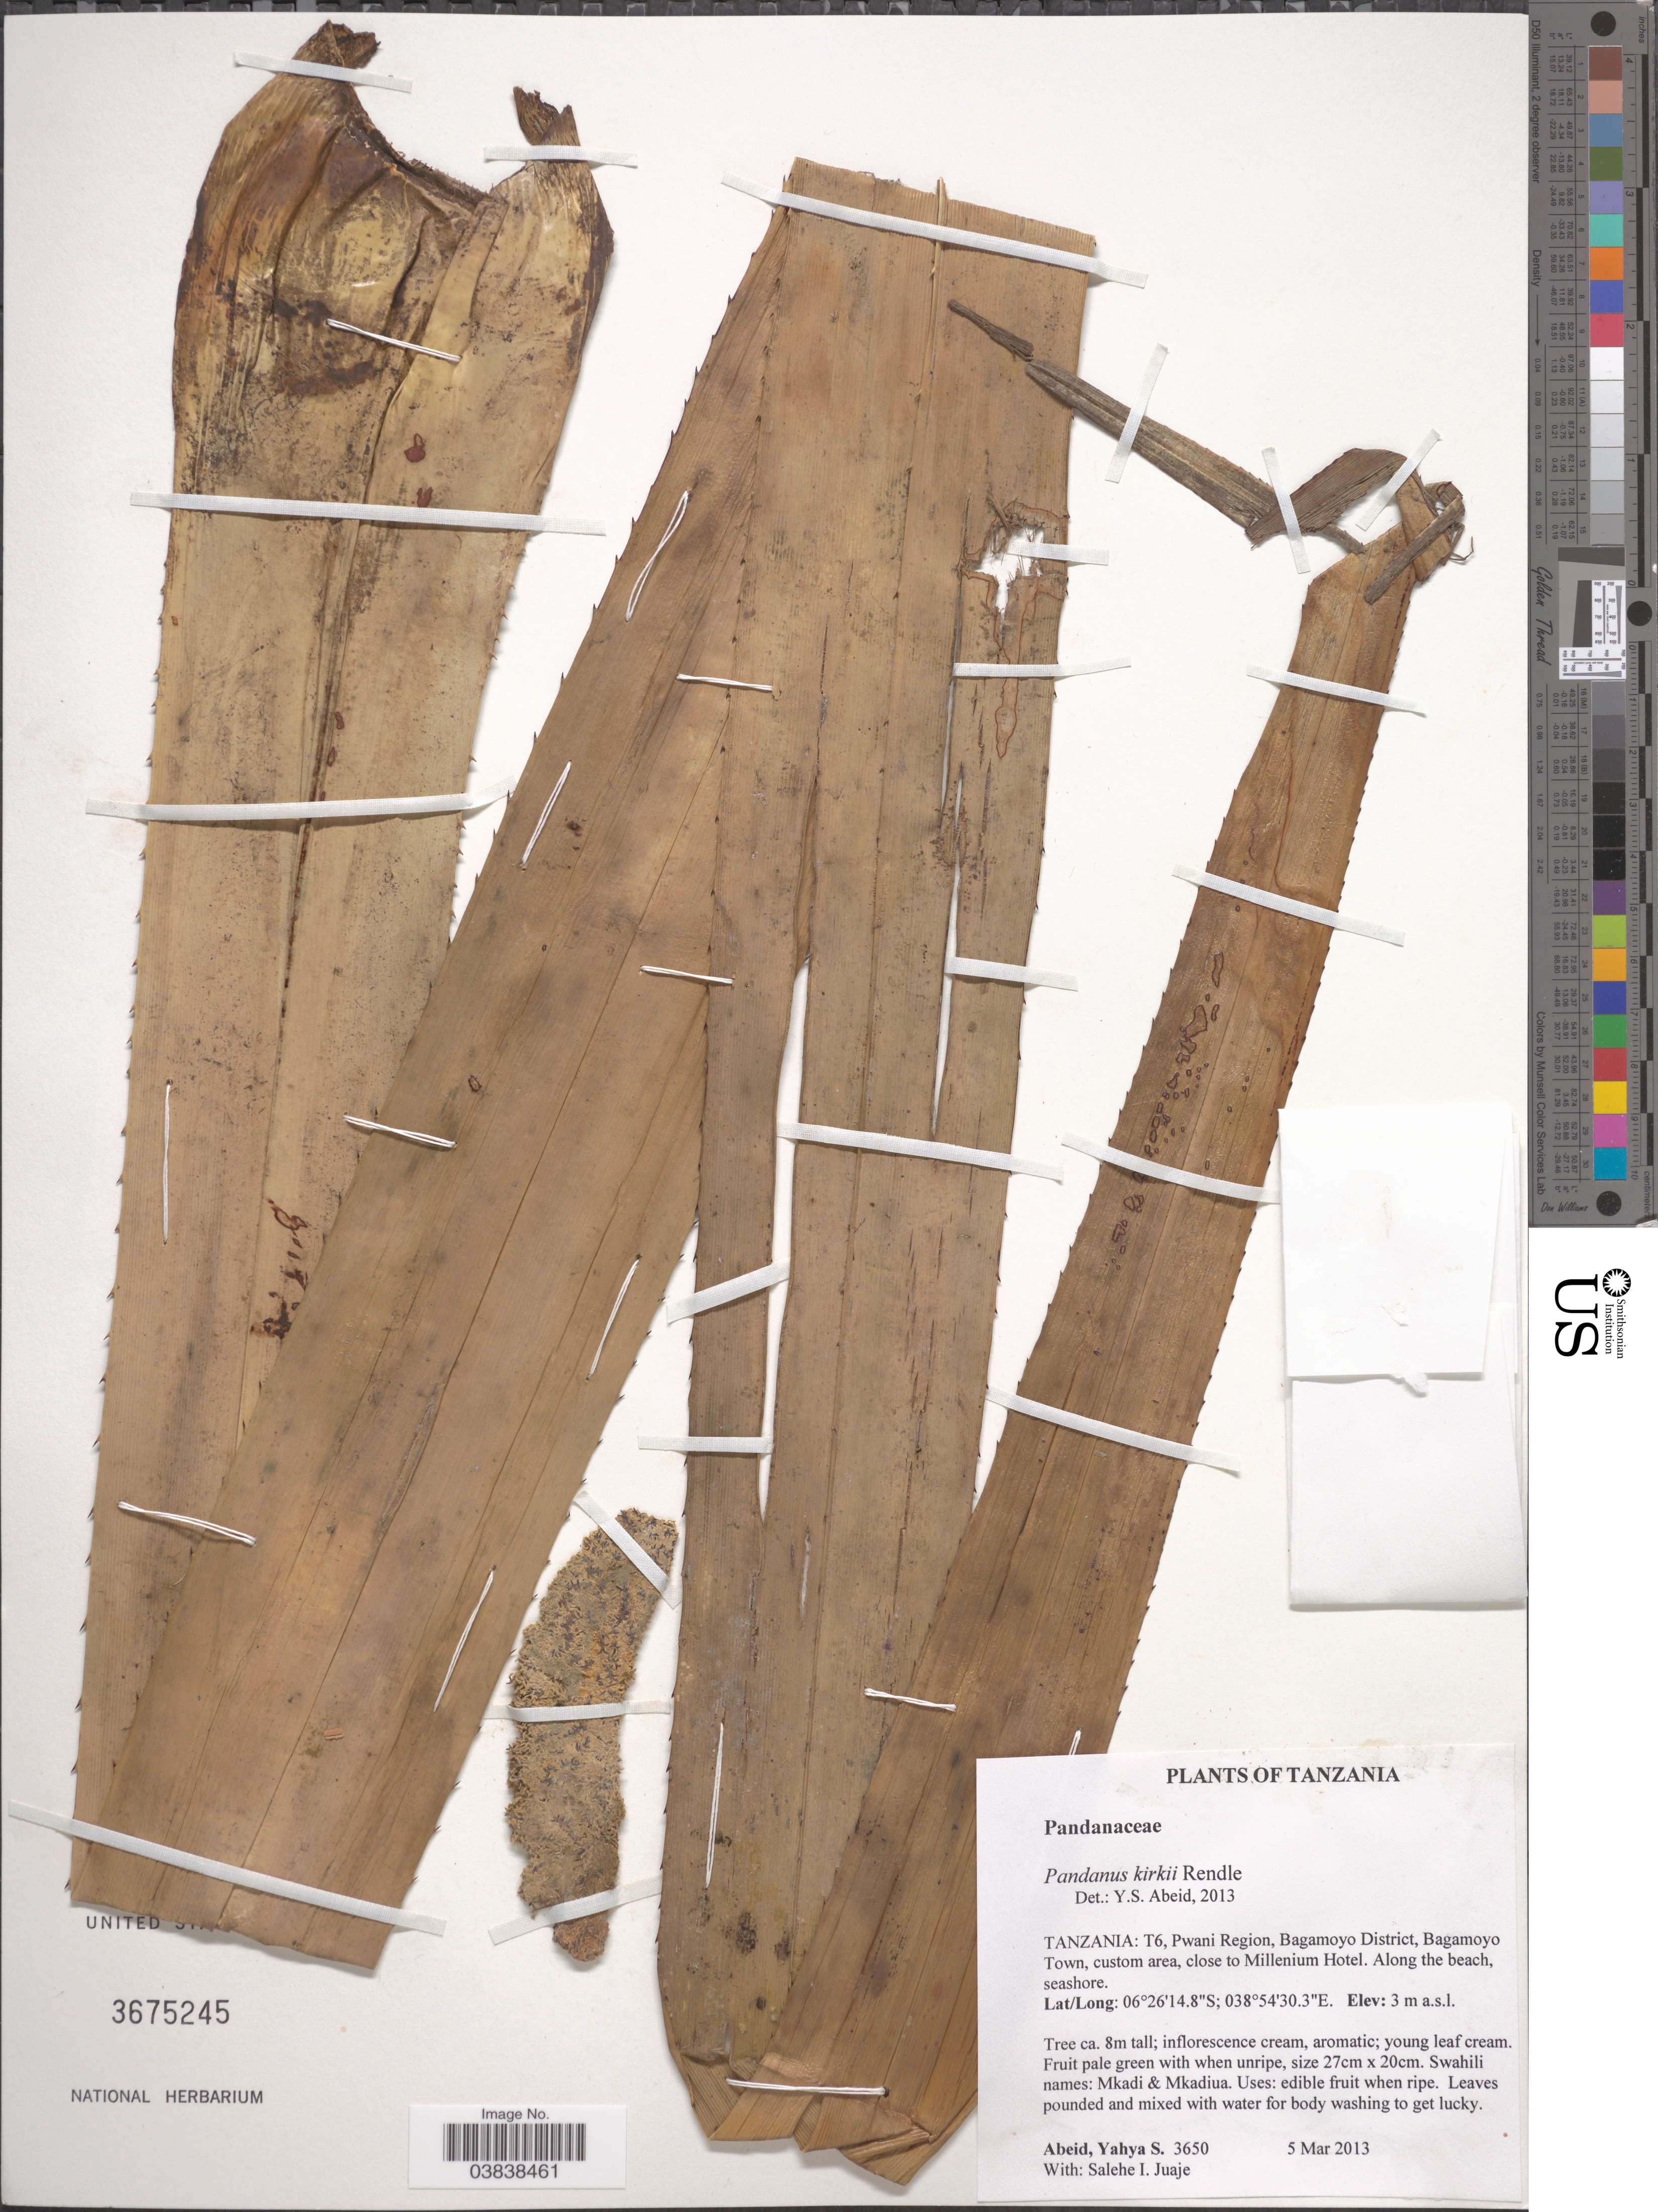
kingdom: Plantae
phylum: Tracheophyta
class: Liliopsida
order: Pandanales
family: Pandanaceae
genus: Pandanus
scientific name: Pandanus kirkii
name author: Rendle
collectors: Y. Abeid & S. Juaje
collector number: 3650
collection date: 2013-03-05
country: Tanzania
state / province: Pwani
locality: T6, Pwani Region, Bagamoyo District, Bagamoyo Town, custom area, close to Millenium Hotel.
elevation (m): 3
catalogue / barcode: US 3675245